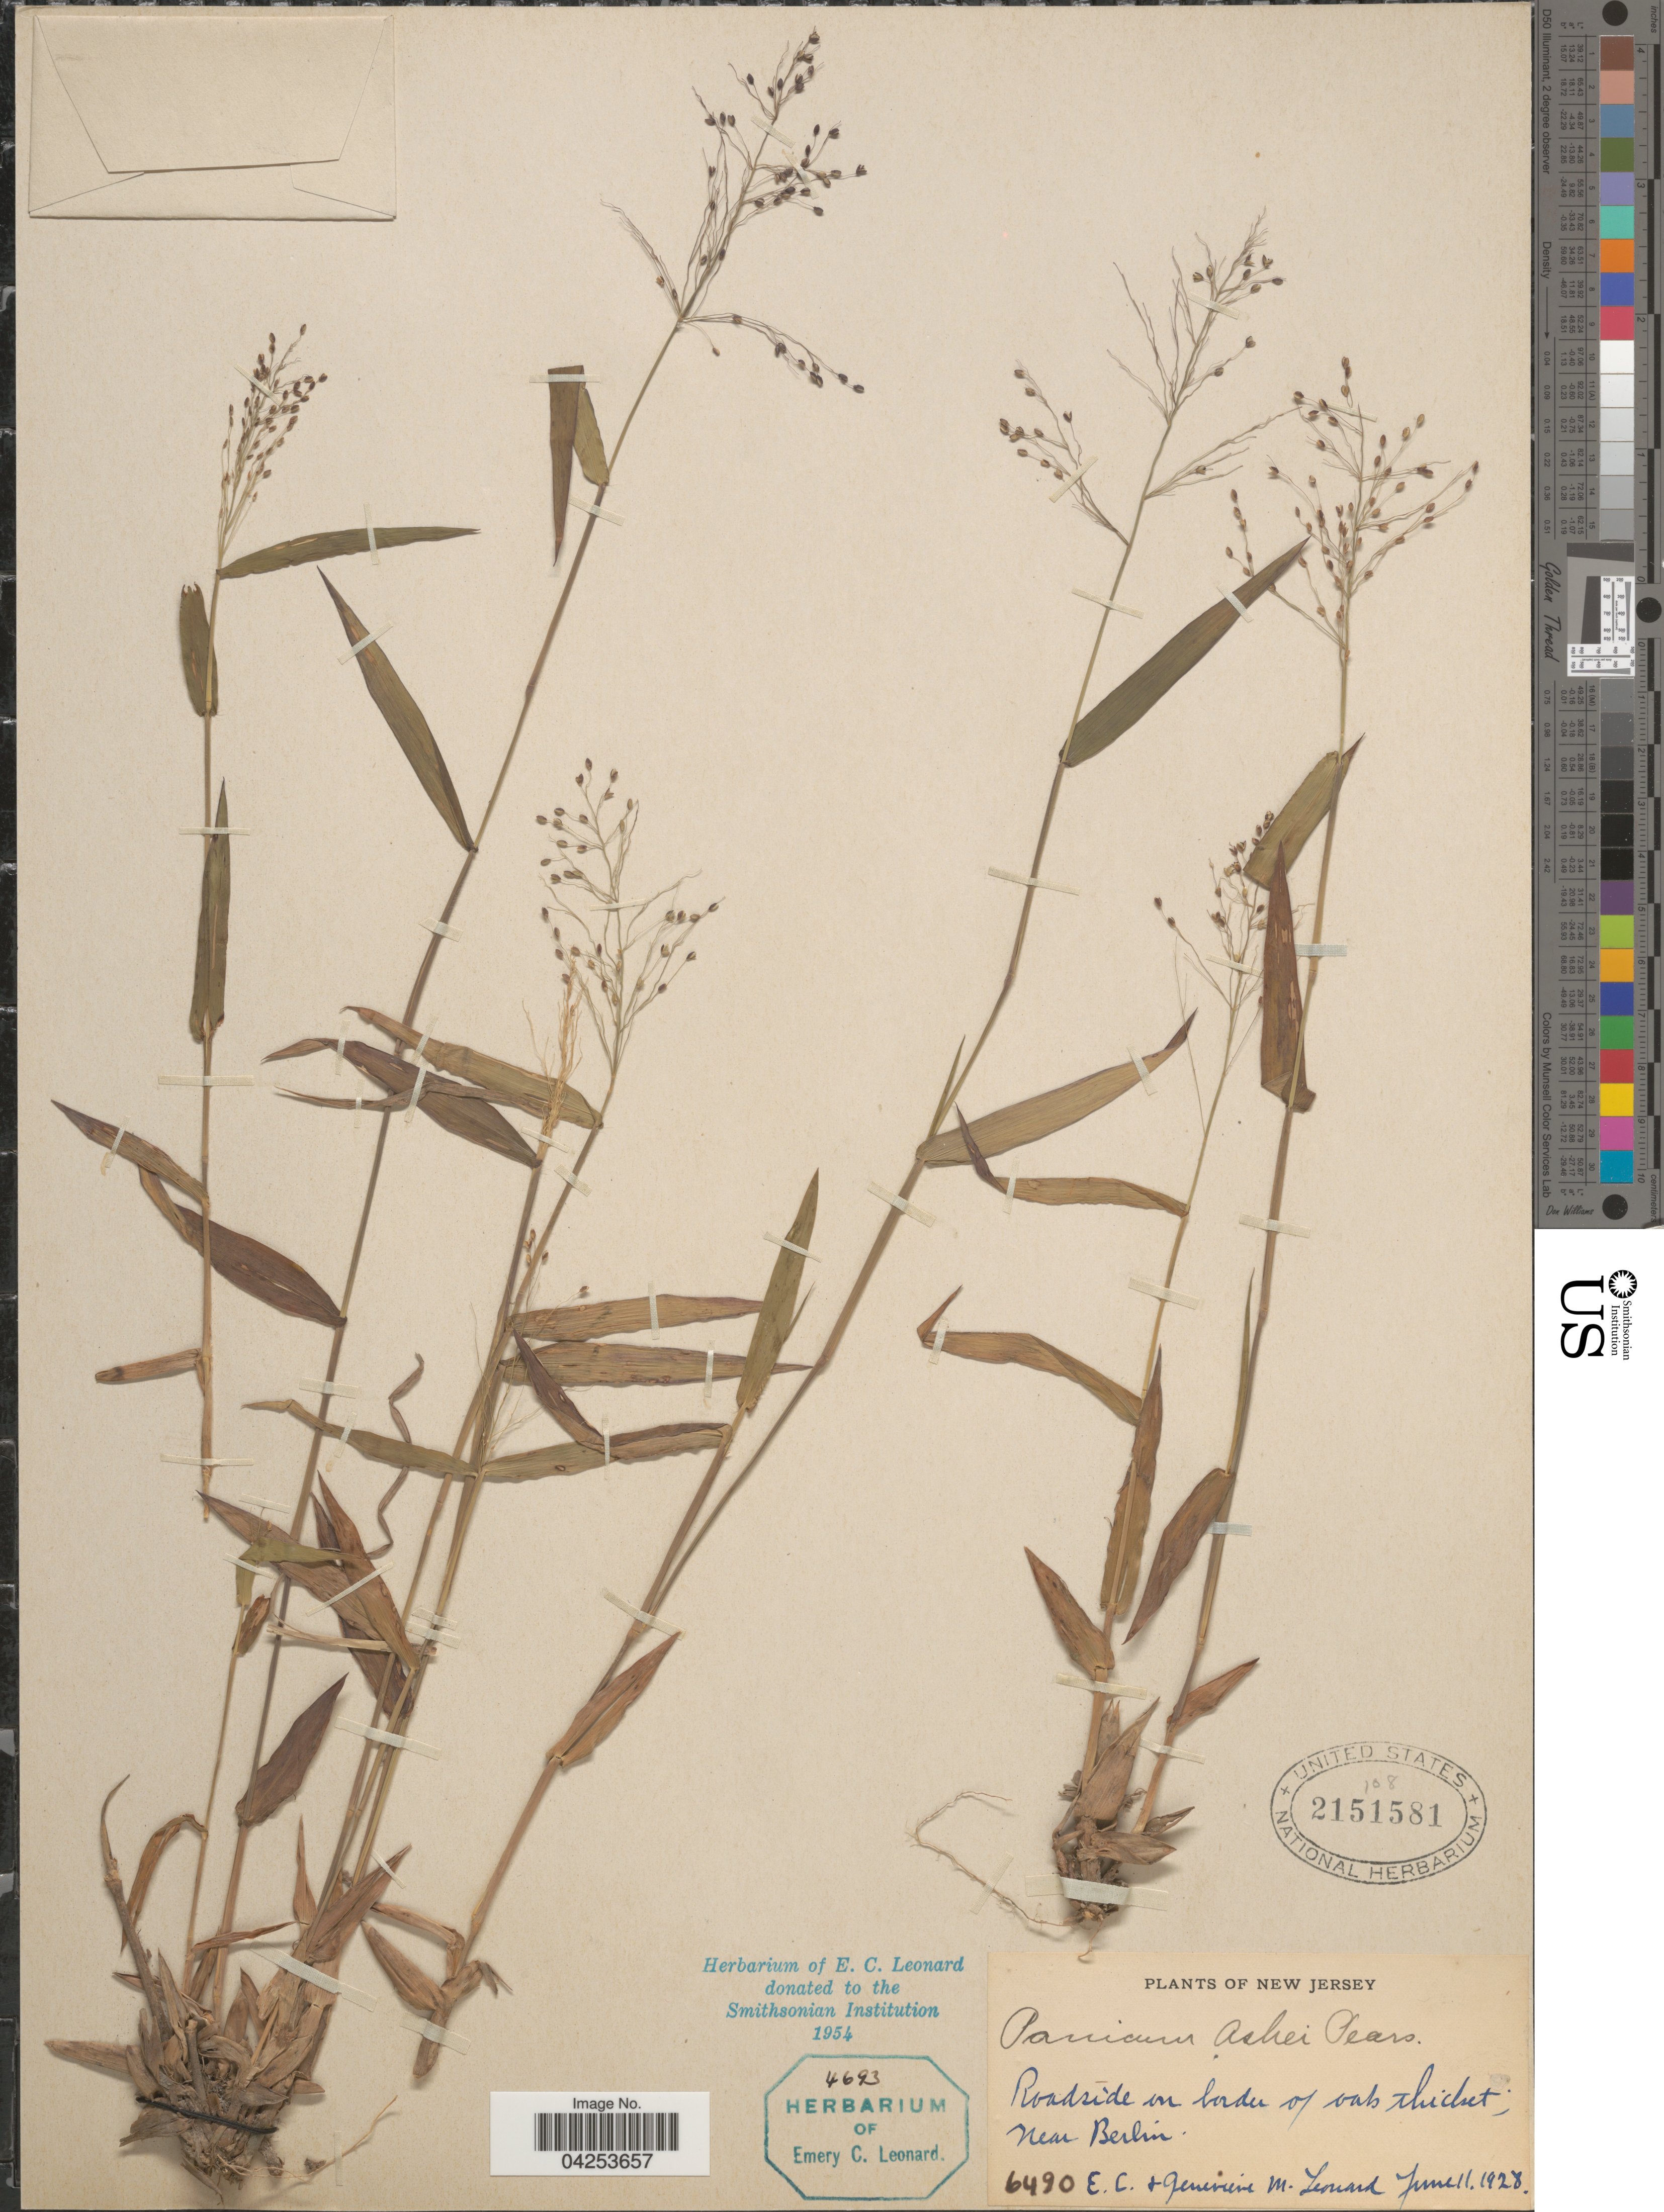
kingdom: Plantae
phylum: Tracheophyta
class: Liliopsida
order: Poales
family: Poaceae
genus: Dichanthelium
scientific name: Dichanthelium commutatum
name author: (Schult.) Gould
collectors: E. C. Leonard & G. M. Leonard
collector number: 6490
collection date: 1928-06-11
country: United States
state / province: New Jersey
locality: Roadside on border of oak thicket. Near Berlin.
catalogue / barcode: US 2151581